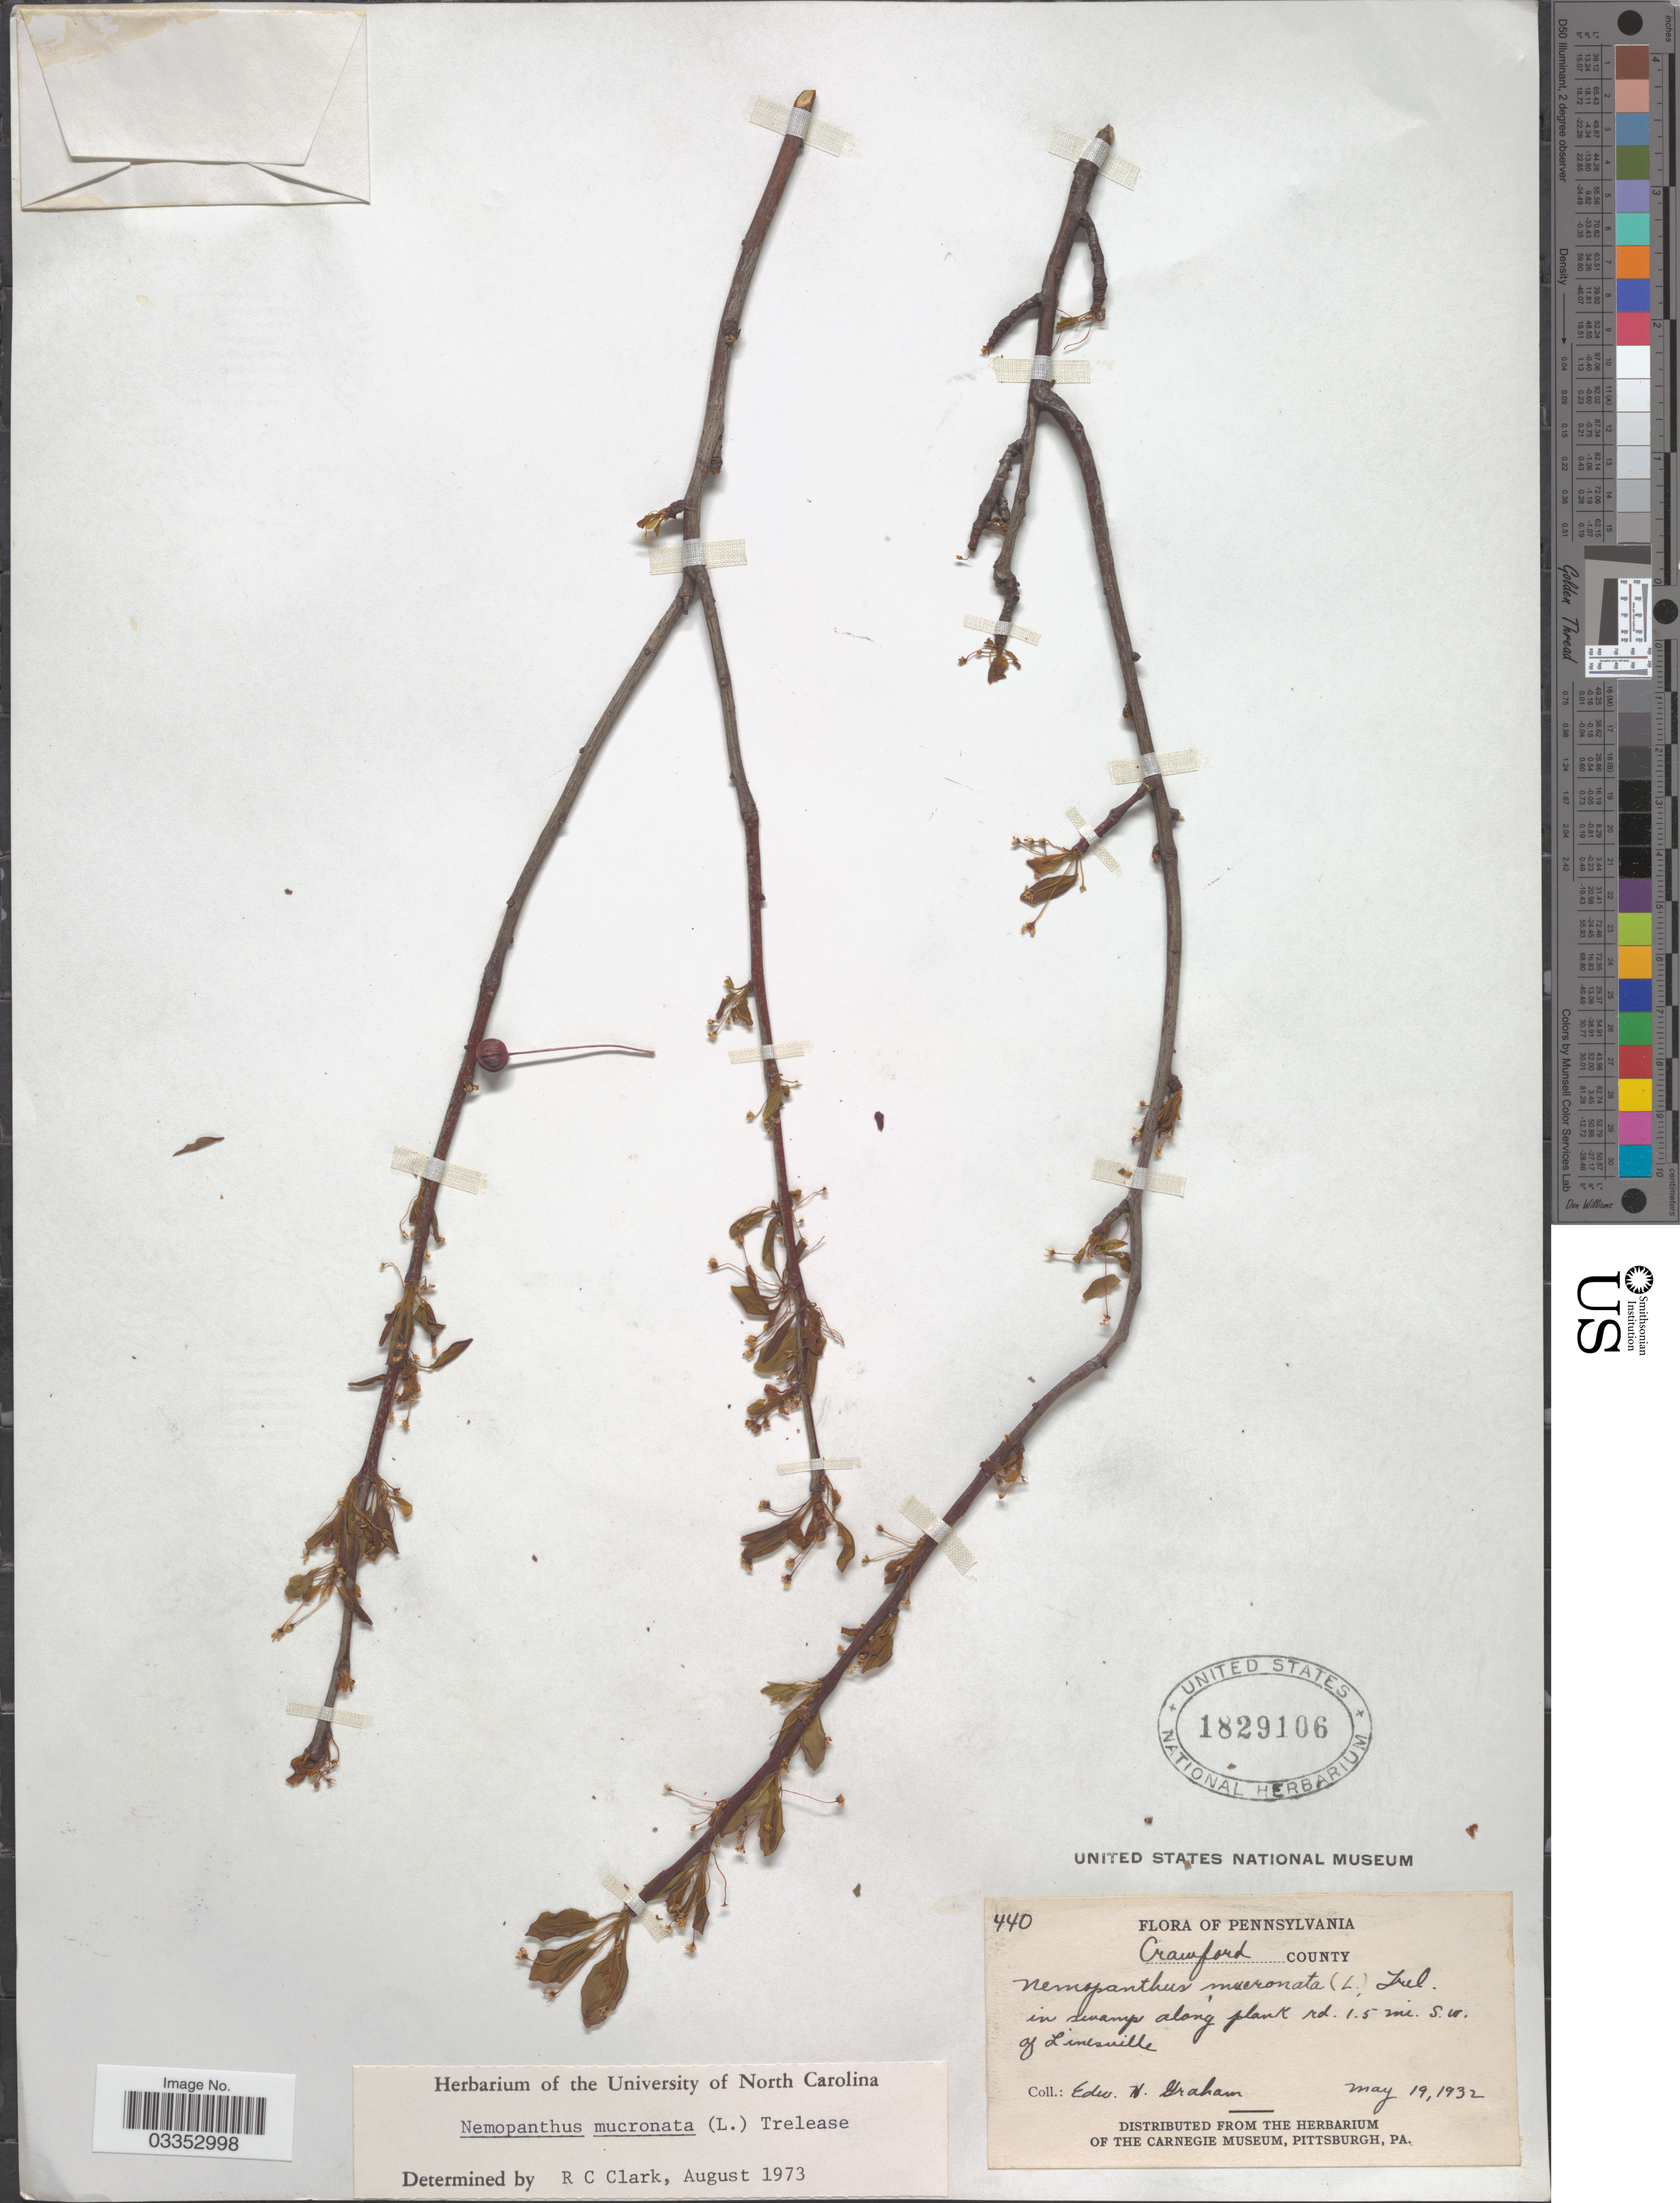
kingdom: Plantae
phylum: Tracheophyta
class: Magnoliopsida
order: Aquifoliales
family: Aquifoliaceae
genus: Nemopanthus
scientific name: Nemopanthus mucronatus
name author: (L.) Trel.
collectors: E. H. Graham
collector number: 440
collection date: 1932-05-19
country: United States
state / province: Pennsylvania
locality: Crawford County. In swamp along plank rd. 1.5 mi. S.W. of Linesville.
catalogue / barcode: US 1829106